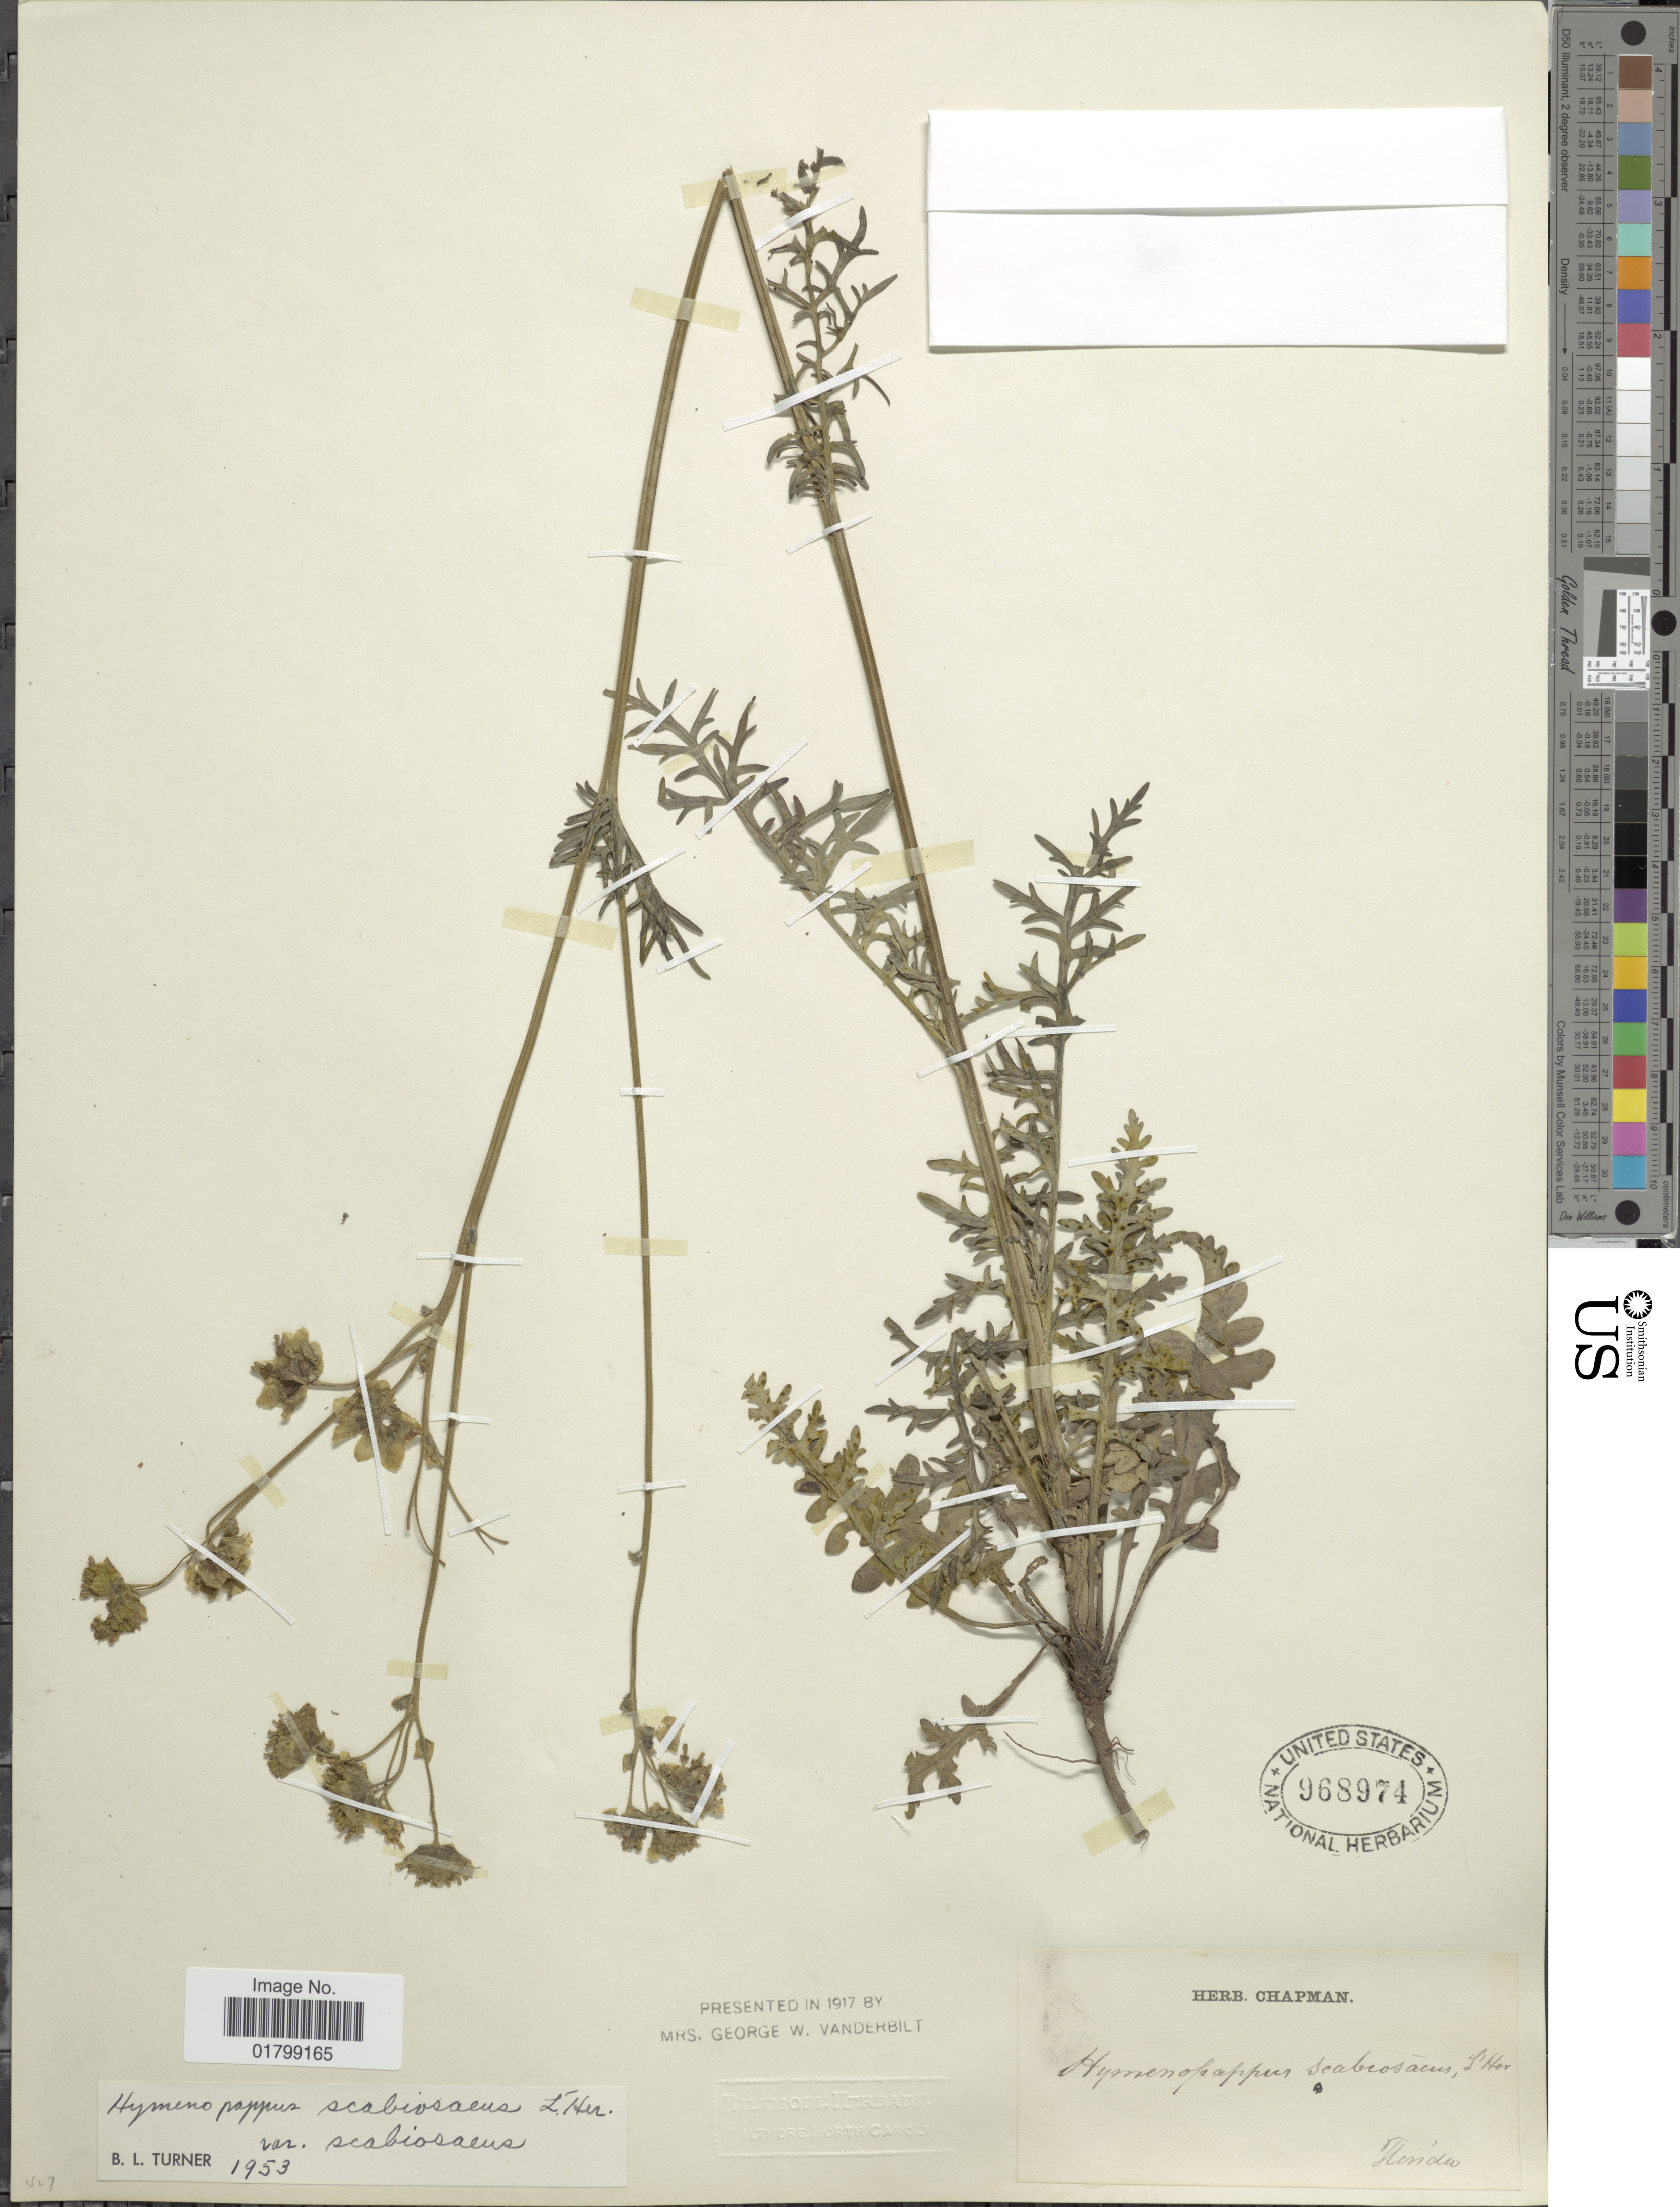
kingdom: Plantae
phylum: Tracheophyta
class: Magnoliopsida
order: Asterales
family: Asteraceae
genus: Hymenopappus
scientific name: Hymenopappus scabiosaeus var. scabiosaeus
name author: L'Hér.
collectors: ex herb. Chapman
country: United States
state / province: Florida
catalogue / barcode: US 968974